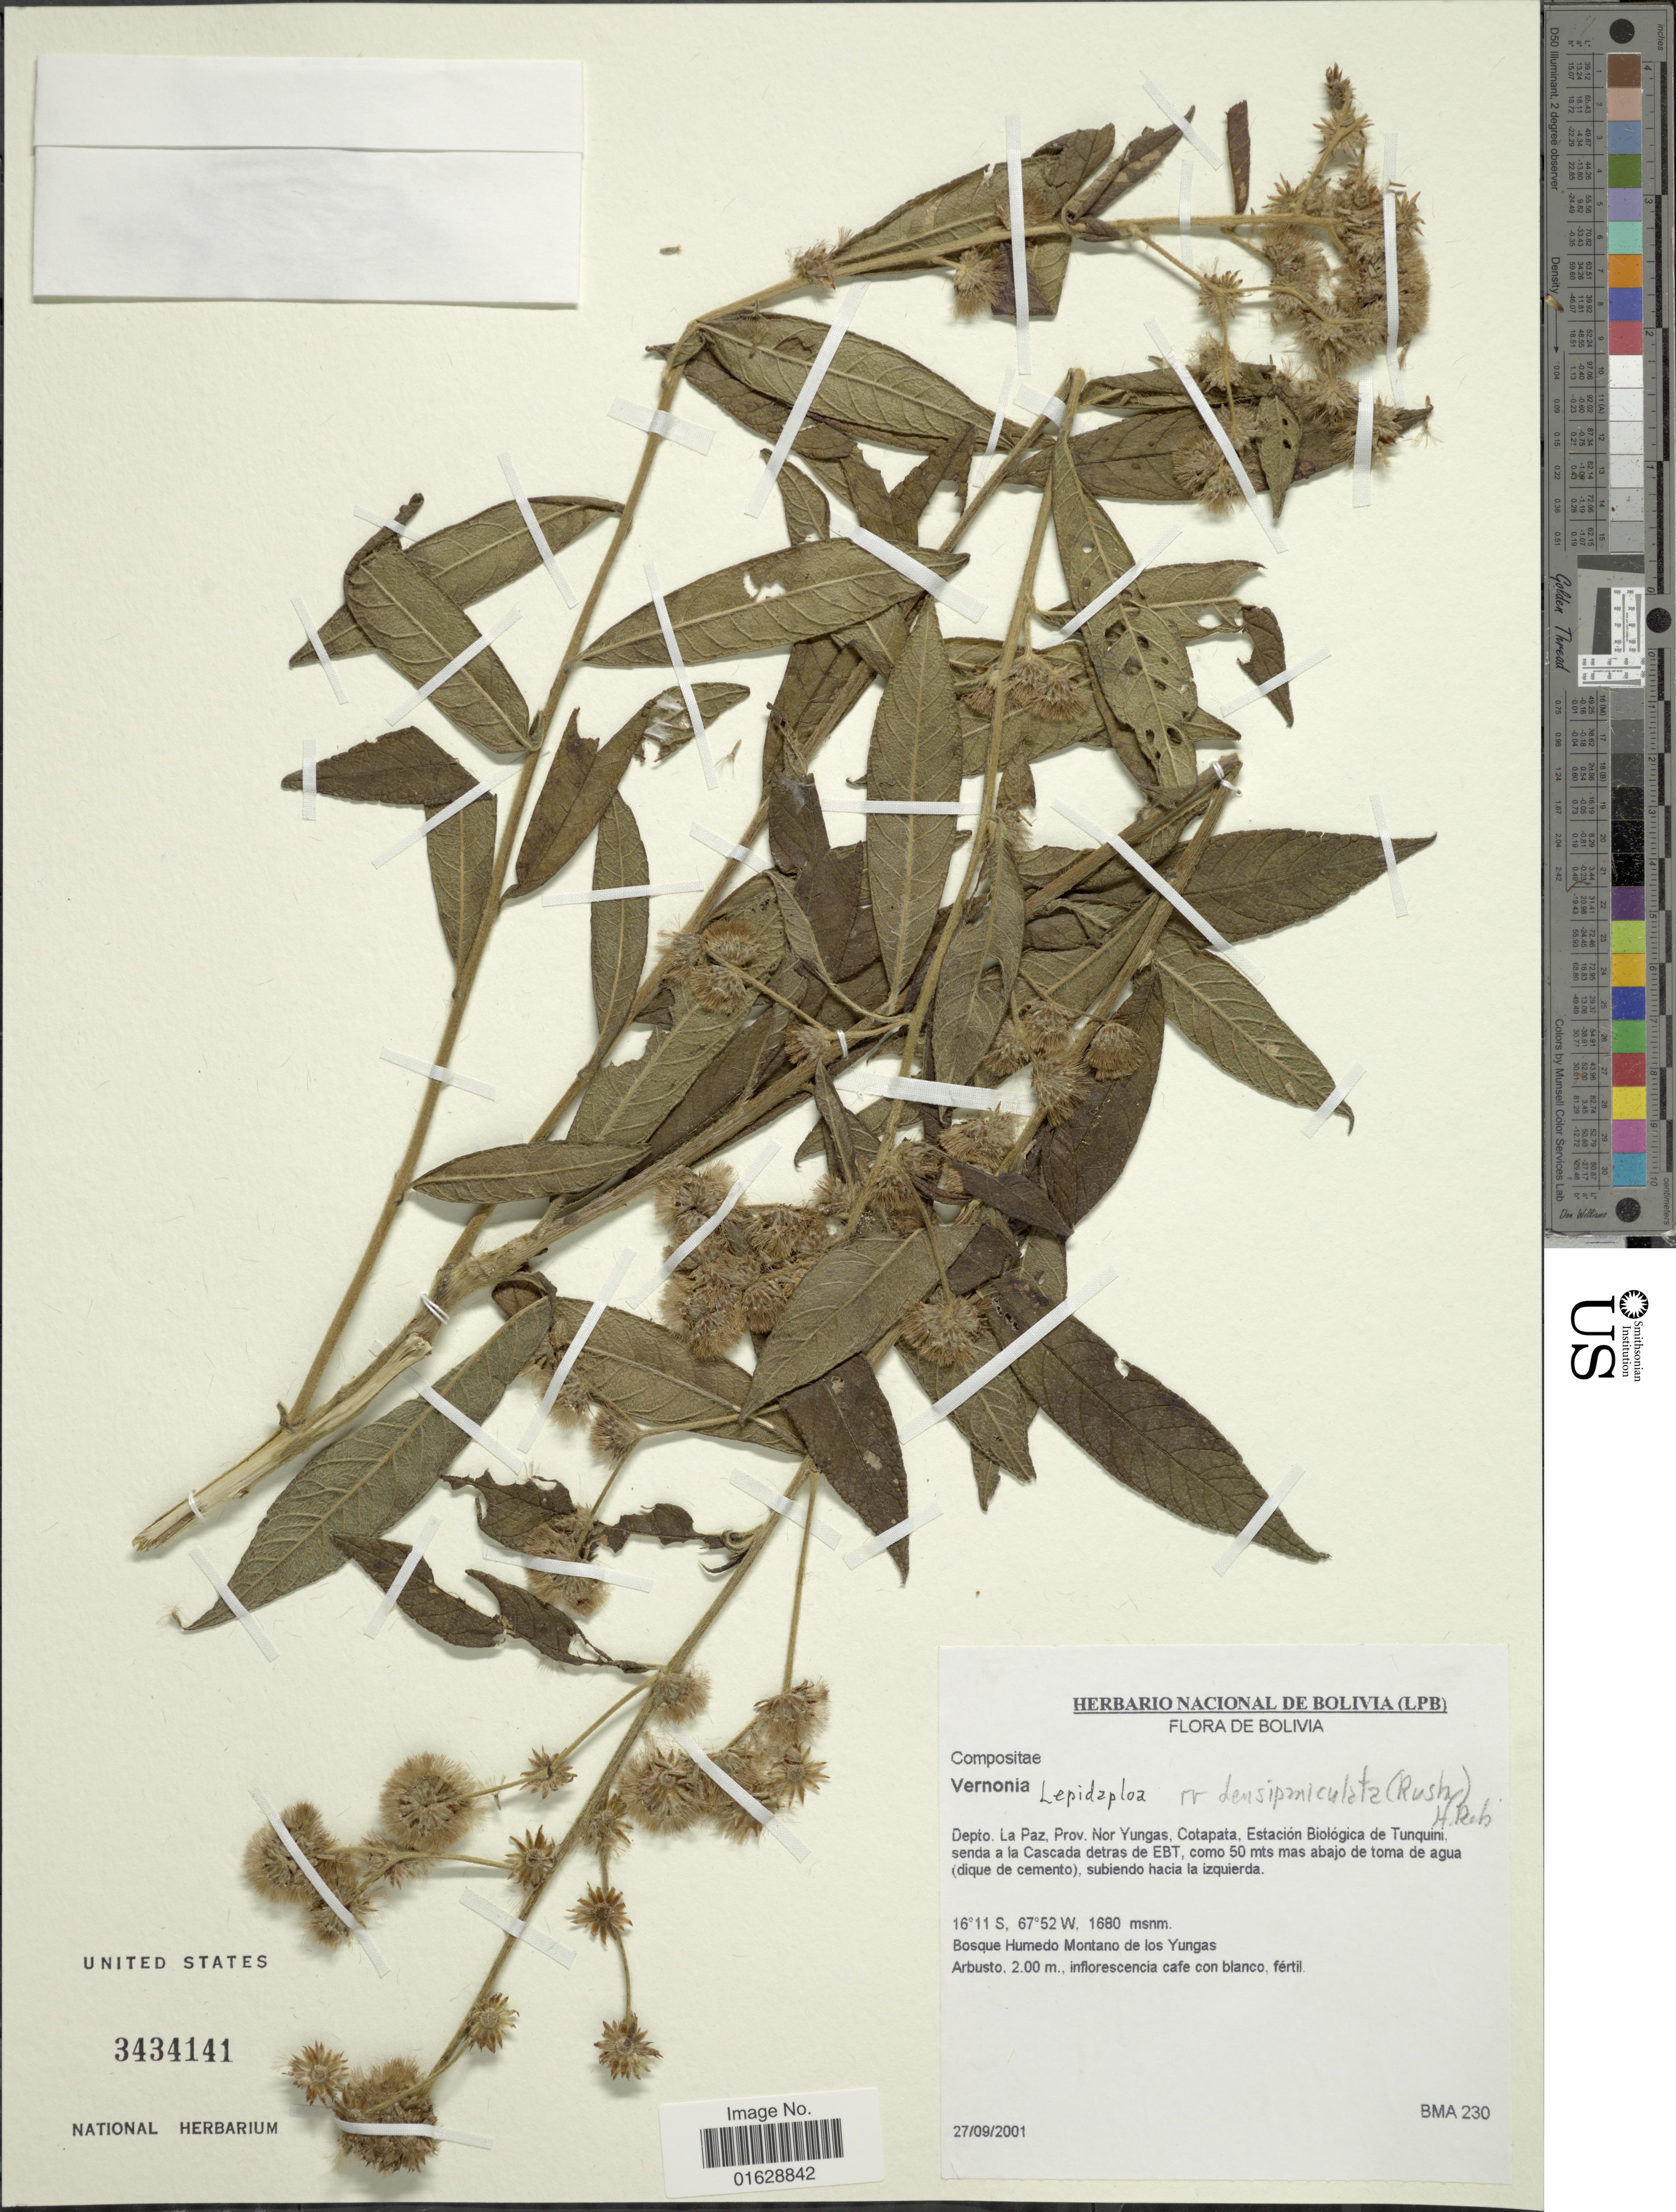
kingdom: Plantae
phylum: Tracheophyta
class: Magnoliopsida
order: Asterales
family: Asteraceae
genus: Lepidaploa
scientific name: Lepidaploa densipaniculata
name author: (Rusby) H. Rob.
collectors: BMA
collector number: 230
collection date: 2001-09-27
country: Bolivia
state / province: La Paz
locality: Prov. Nor Yungas, Cotapata, Enstancion Biologica de Tunquini, senda a la Cascada detras de EBT.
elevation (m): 1680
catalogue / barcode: US 3434141